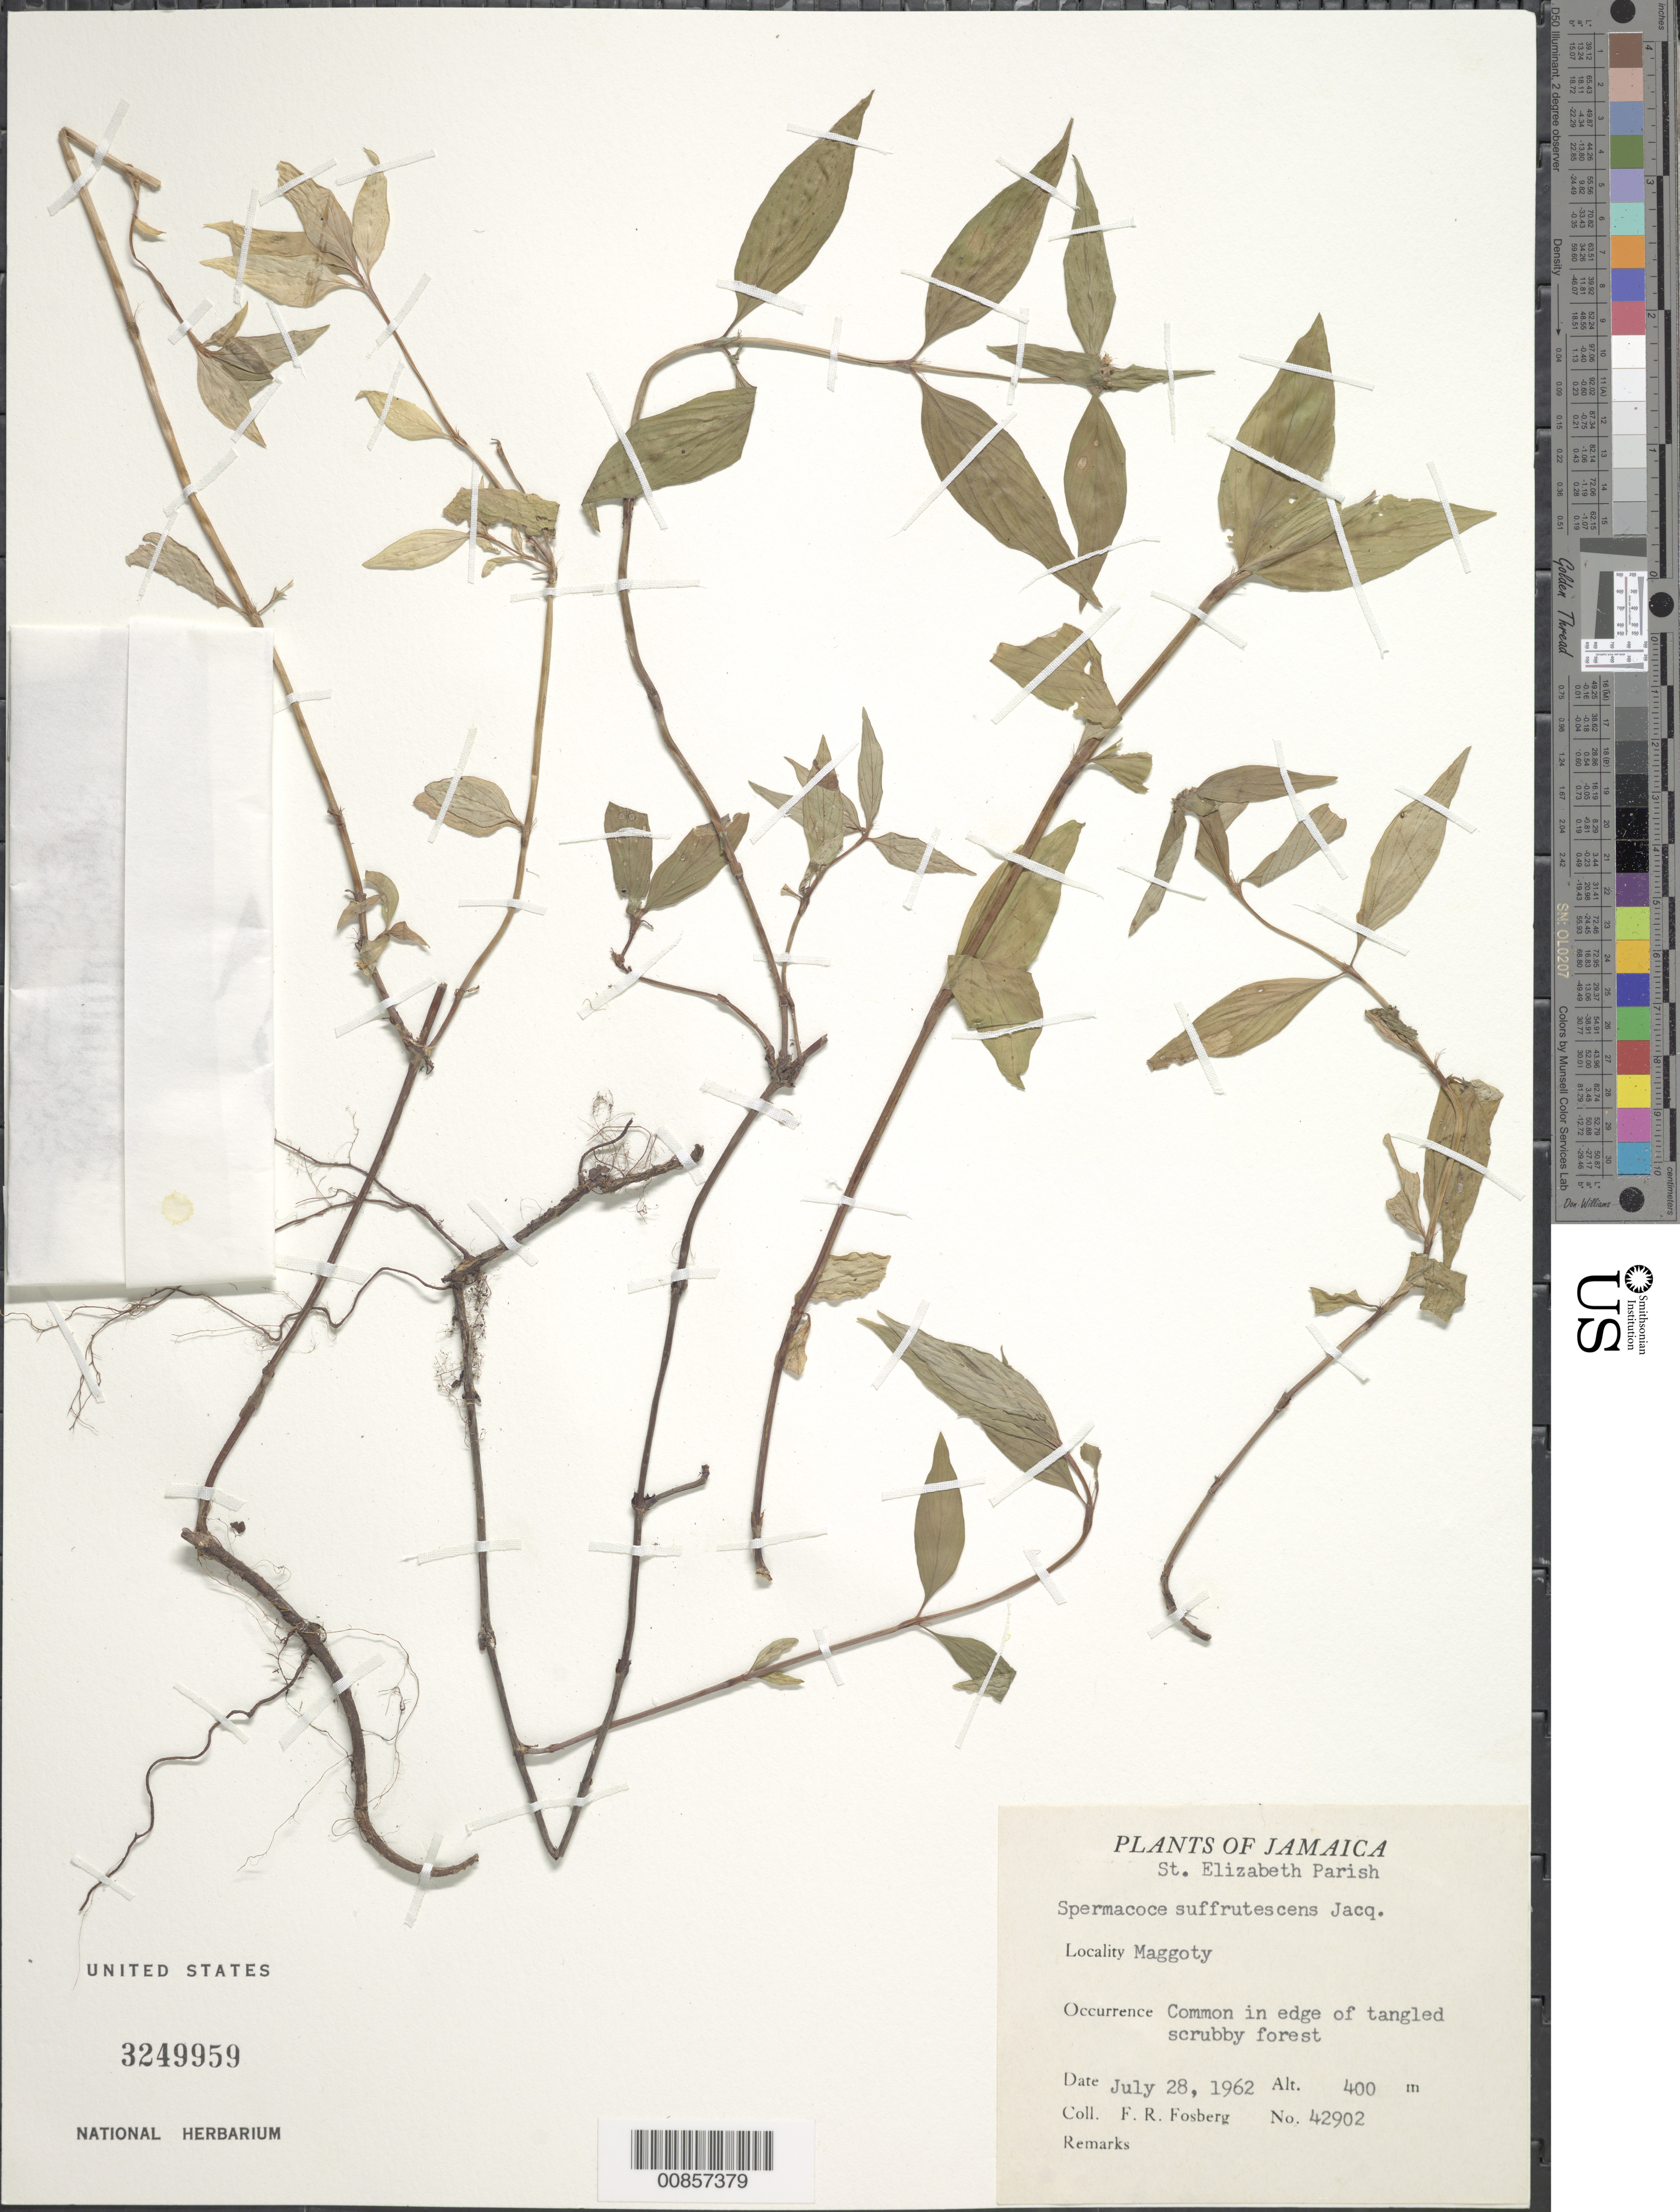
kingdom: Plantae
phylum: Tracheophyta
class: Magnoliopsida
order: Gentianales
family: Rubiaceae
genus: Spermacoce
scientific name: Spermacoce remota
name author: Lam.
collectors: F. R. Fosberg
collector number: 42902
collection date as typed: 28 Jul 1962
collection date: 1962-07-28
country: Jamaica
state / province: Saint Elizabeth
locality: Maggoty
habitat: In edge of tangled scrubby forest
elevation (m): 400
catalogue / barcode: US 3249959